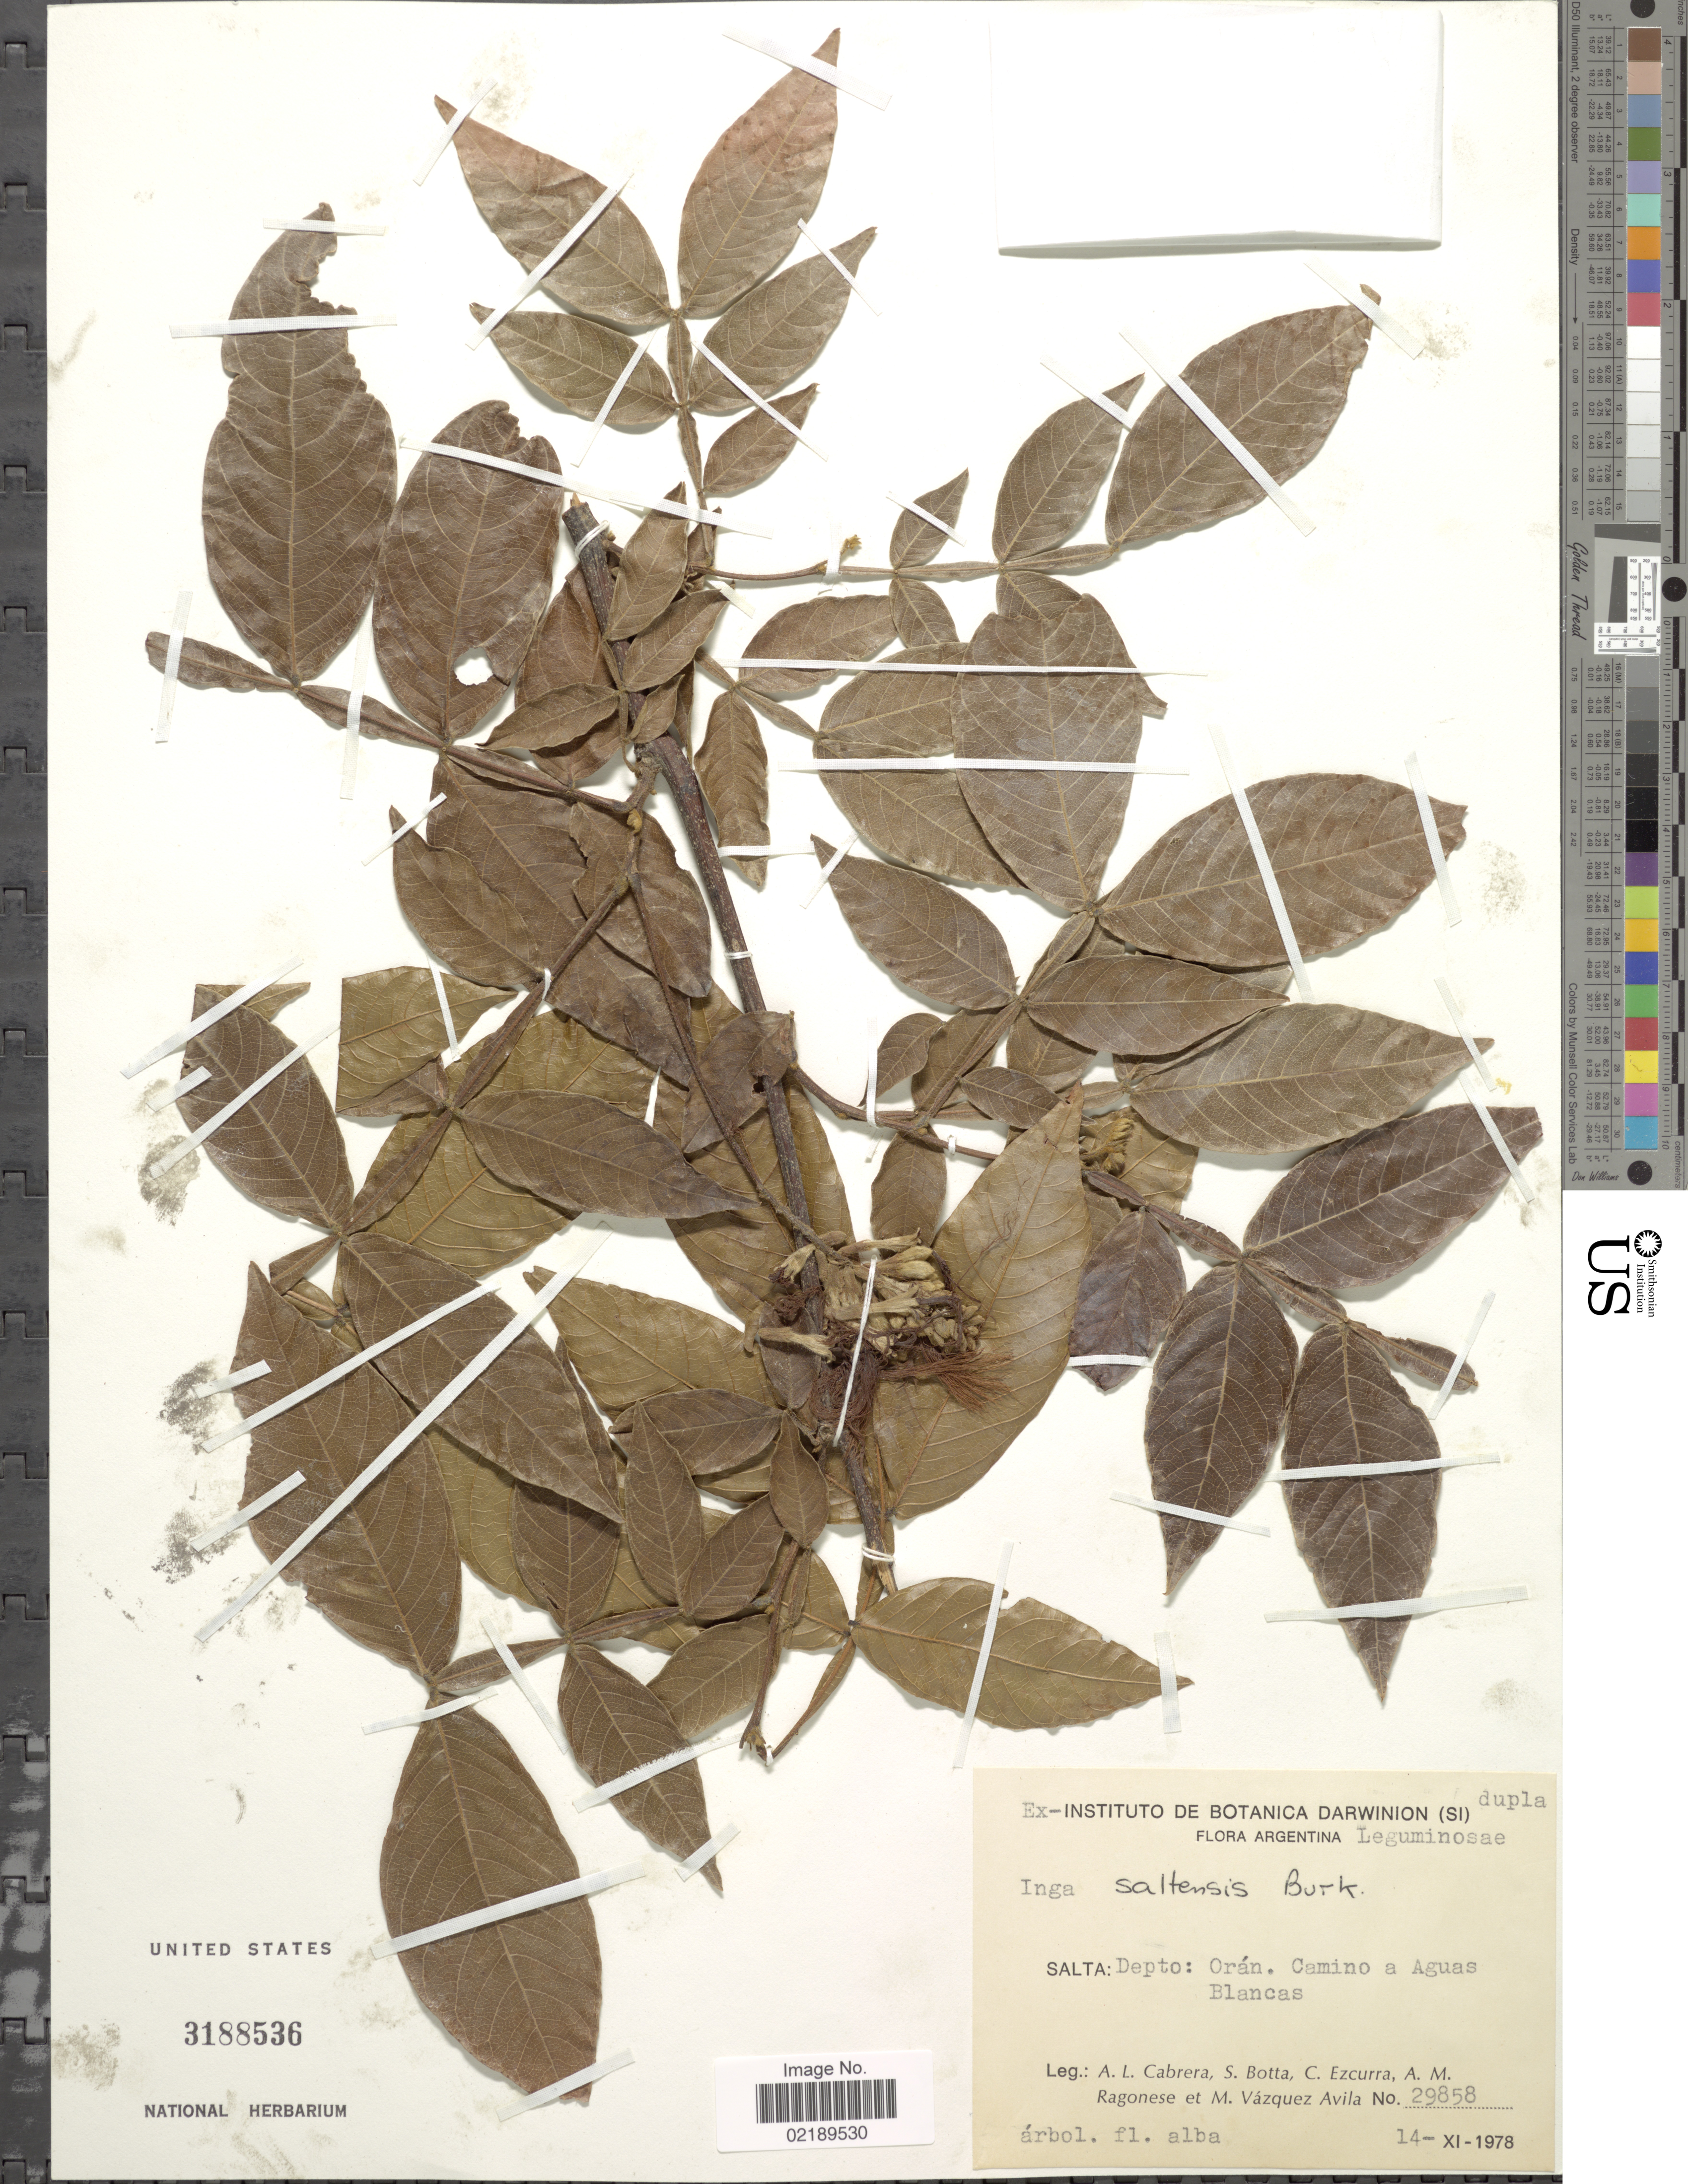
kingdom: Plantae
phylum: Tracheophyta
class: Magnoliopsida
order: Fabales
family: Fabaceae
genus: Inga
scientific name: Inga saltensis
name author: Burkart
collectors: A. L. Cabrera, S. Botta, C. Ezcurra, A. Ragonese & M. Vásquez Avila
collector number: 29858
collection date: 1978-11-14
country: Argentina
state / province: Salta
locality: Depto: Oran, Camio a Aguas.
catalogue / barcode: US 3188536